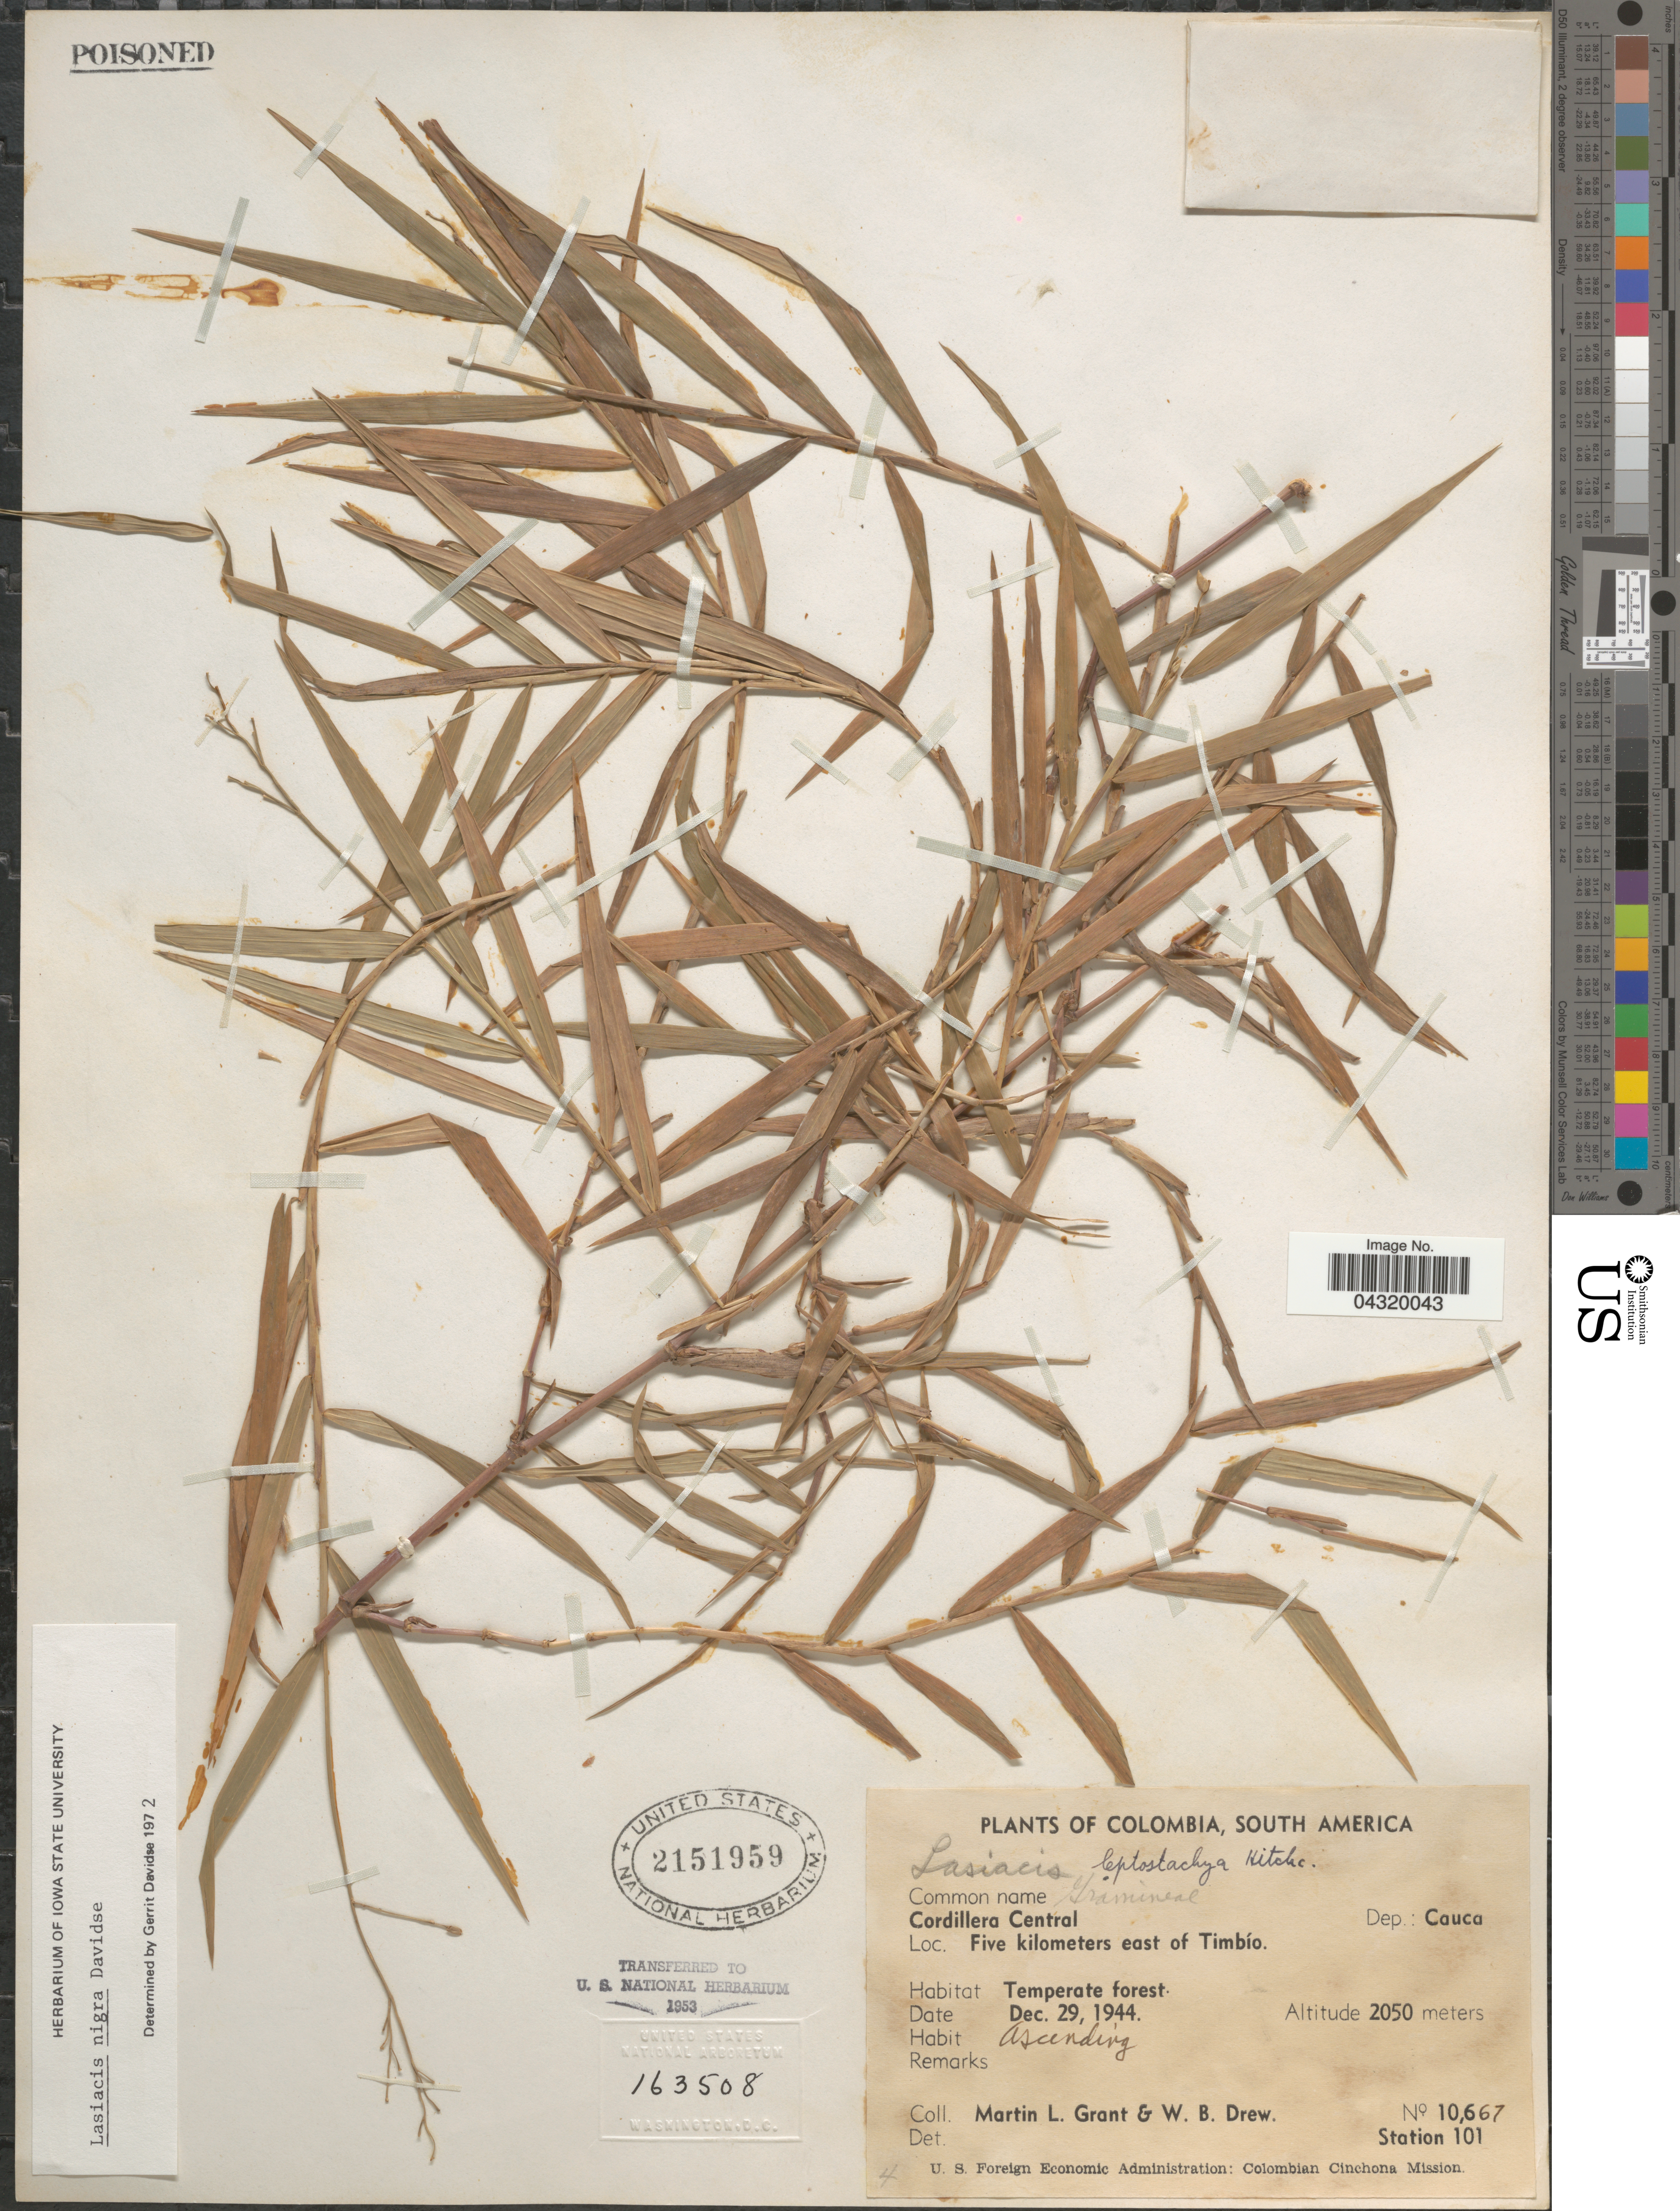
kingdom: Plantae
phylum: Tracheophyta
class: Liliopsida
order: Poales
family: Poaceae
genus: Lasiacis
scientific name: Lasiacis nigra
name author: Davidse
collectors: M. L. Grant & W. B. Drew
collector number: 10667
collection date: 1944-12-29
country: Colombia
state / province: Cauca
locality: Cordillera Central. Dep.: Cauca. Five kilometers east of Timbío. Station 101. Colombian Cinchona Mission.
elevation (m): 2050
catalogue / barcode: US 2151959